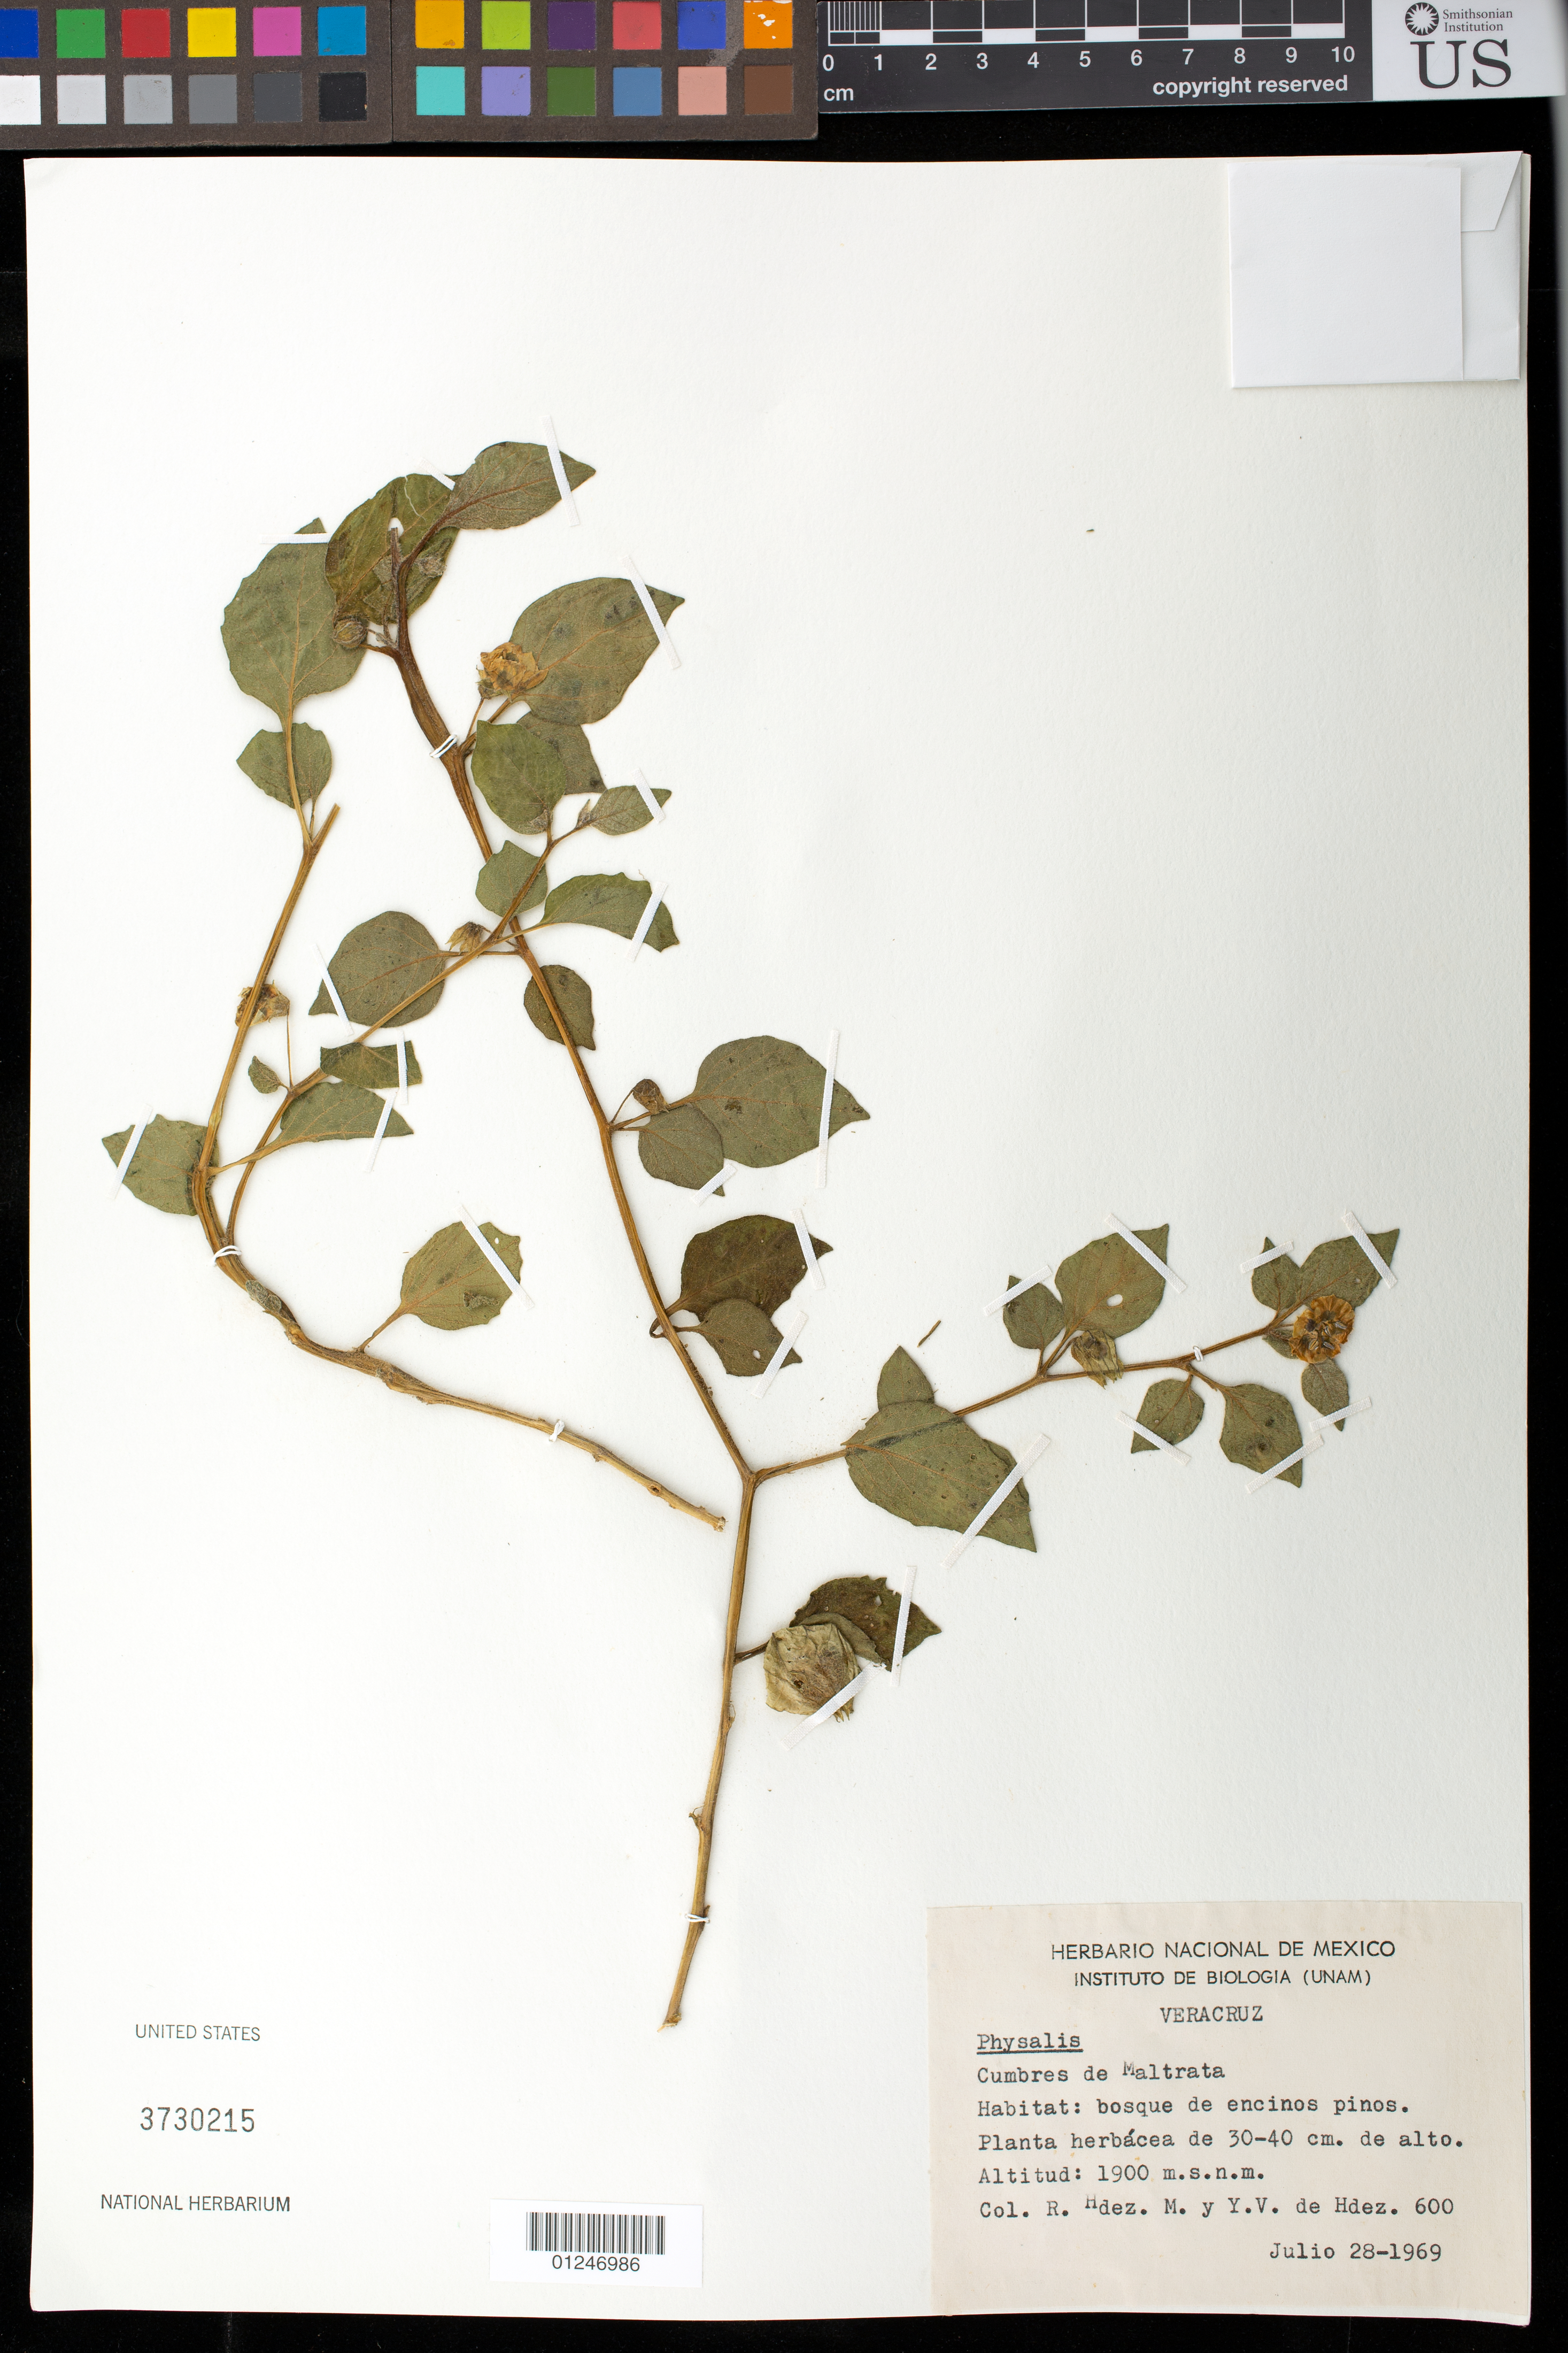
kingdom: Plantae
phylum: Tracheophyta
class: Magnoliopsida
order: Solanales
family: Solanaceae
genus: Physalis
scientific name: Physalis sp.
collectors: R. Hdez & Y. V. De Hdez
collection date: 1969-07-28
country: Mexico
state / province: Veracruz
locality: Cumbres de Maltrata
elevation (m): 1900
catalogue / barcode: US 3730215